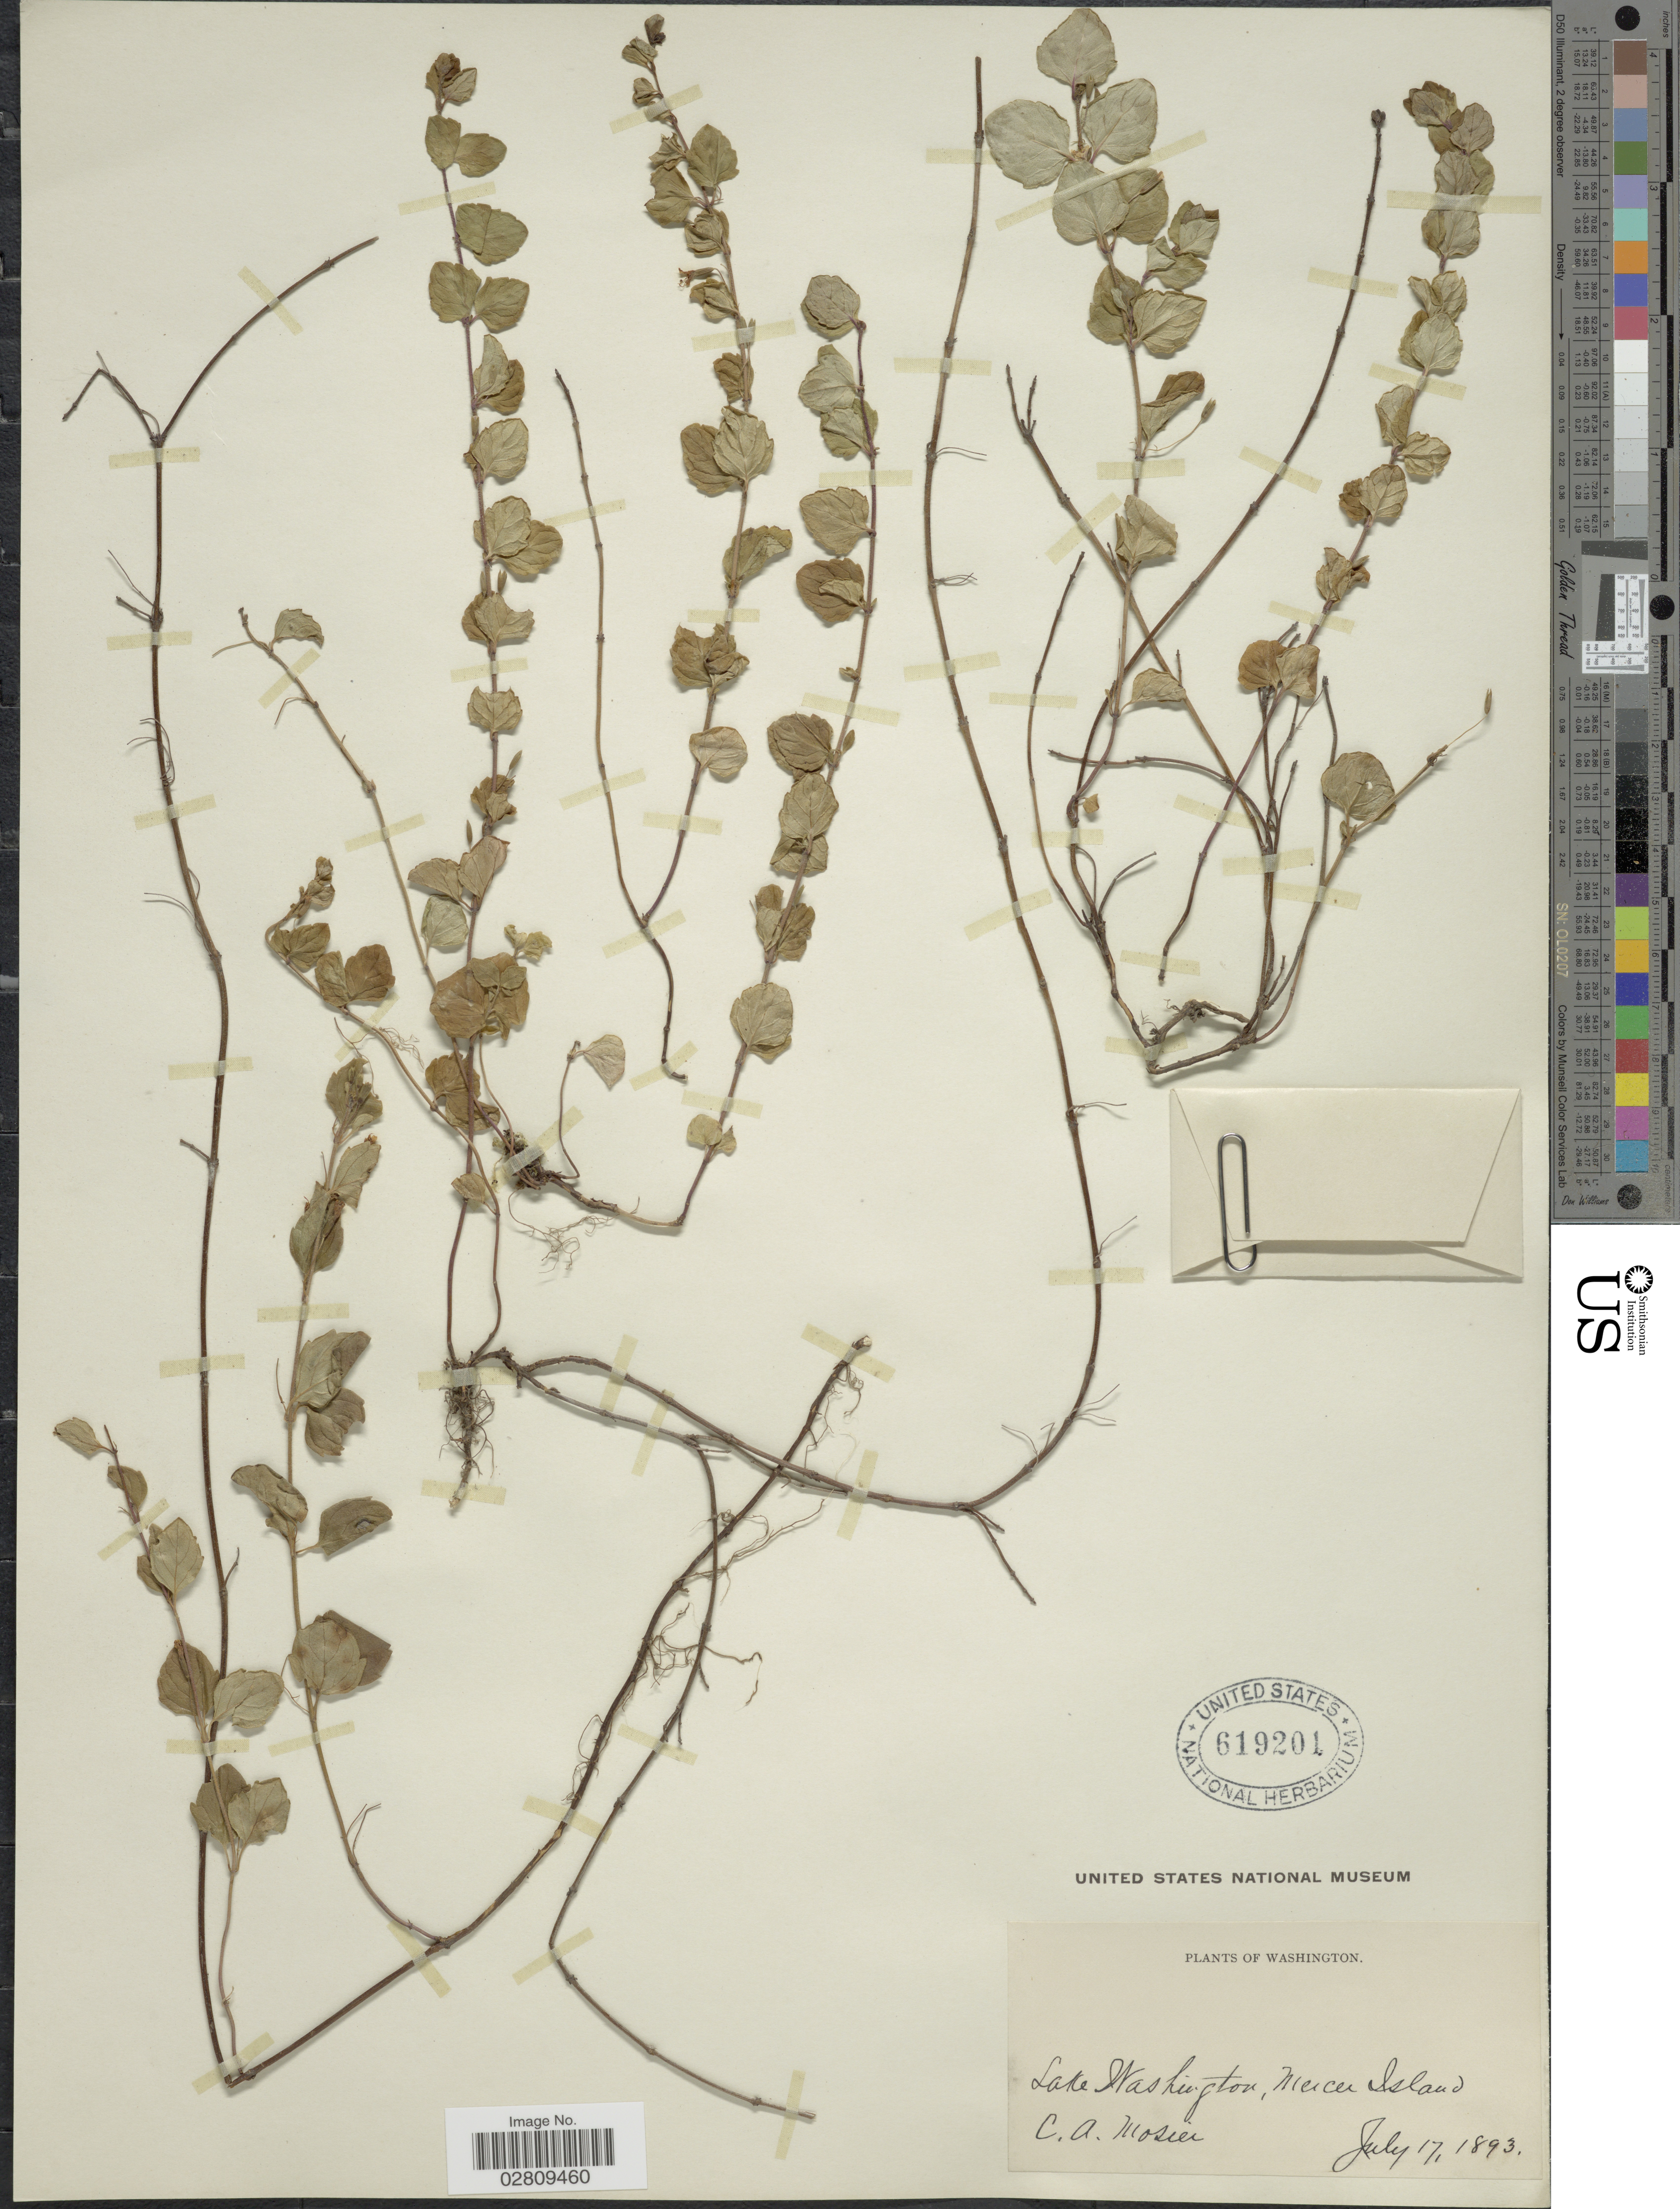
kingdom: Plantae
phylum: Tracheophyta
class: Magnoliopsida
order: Lamiales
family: Lamiaceae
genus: Micromeria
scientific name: Micromeria douglasii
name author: Benth.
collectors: C. A. Mosier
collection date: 1893-07-17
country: United States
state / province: Washington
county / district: King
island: Mercer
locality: Lake Washington, Mercer Island.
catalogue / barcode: US 619201